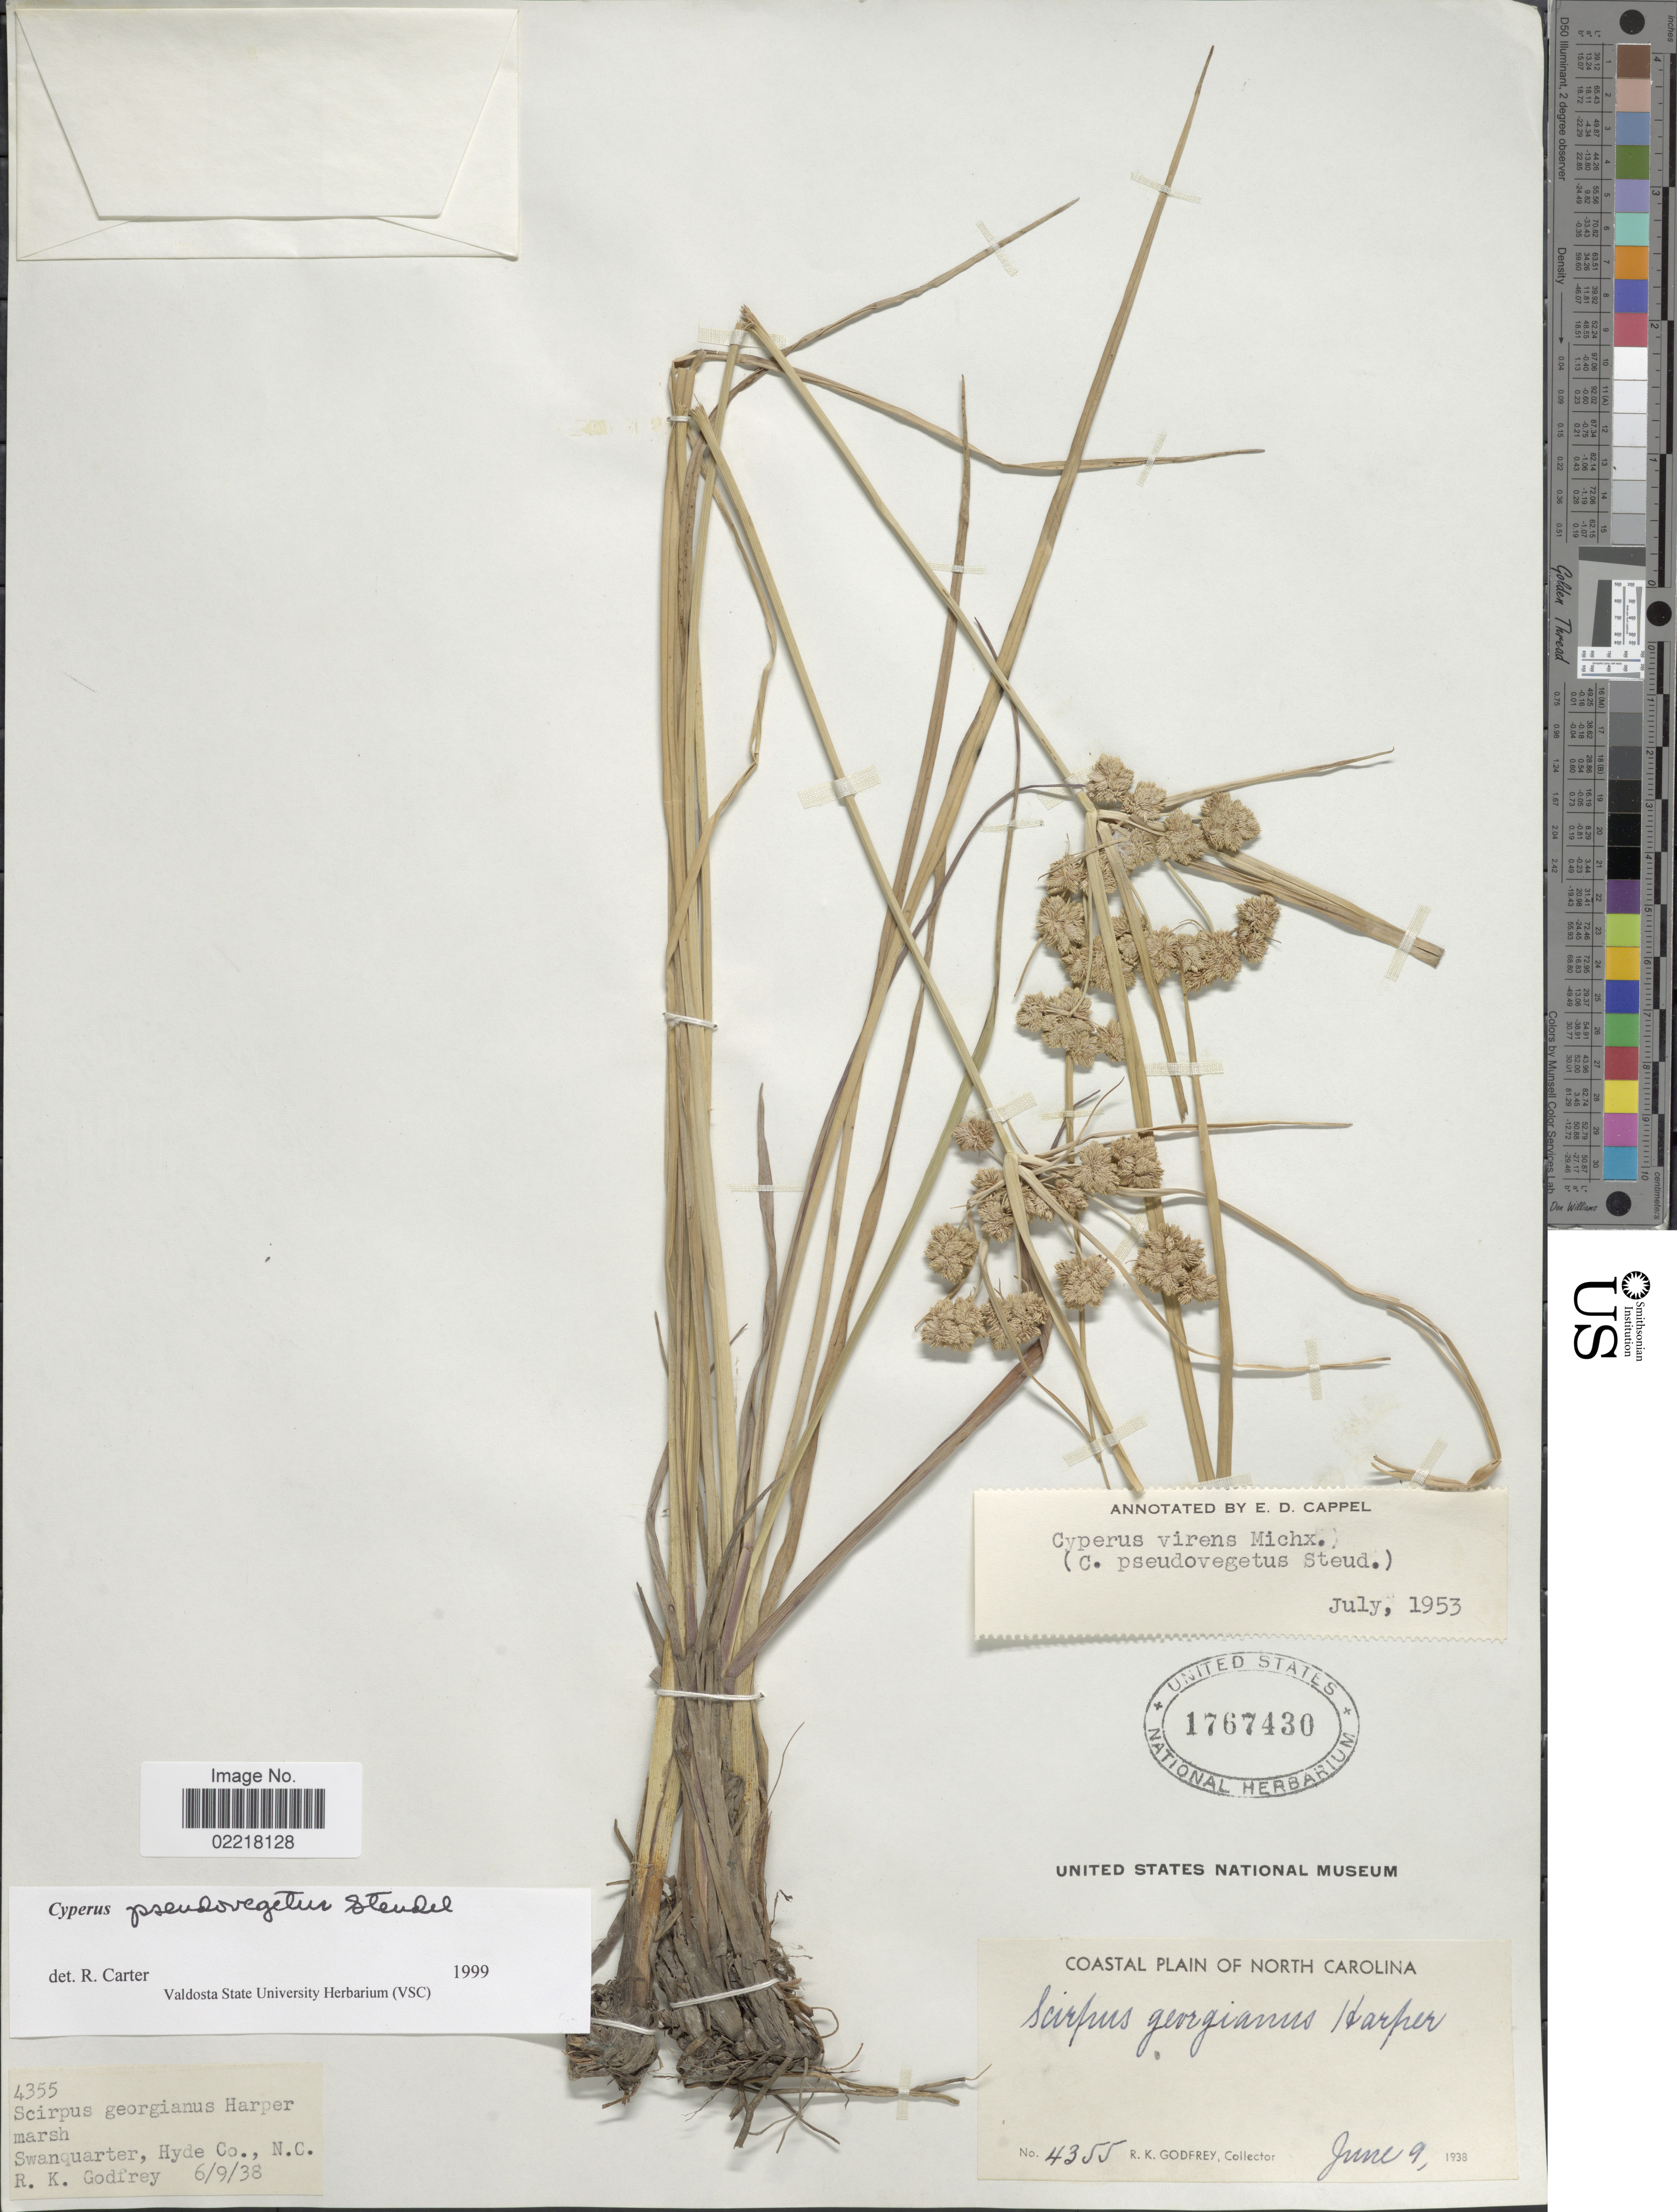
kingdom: Plantae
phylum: Tracheophyta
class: Liliopsida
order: Poales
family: Cyperaceae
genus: Cyperus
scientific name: Cyperus pseudovegetus Steud.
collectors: R. K. Godfrey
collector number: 4355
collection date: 1938-06-09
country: United States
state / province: North Carolina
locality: Coastal Plain of North Carolina. Swanquarter, Hyde Co.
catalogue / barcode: US 1767430